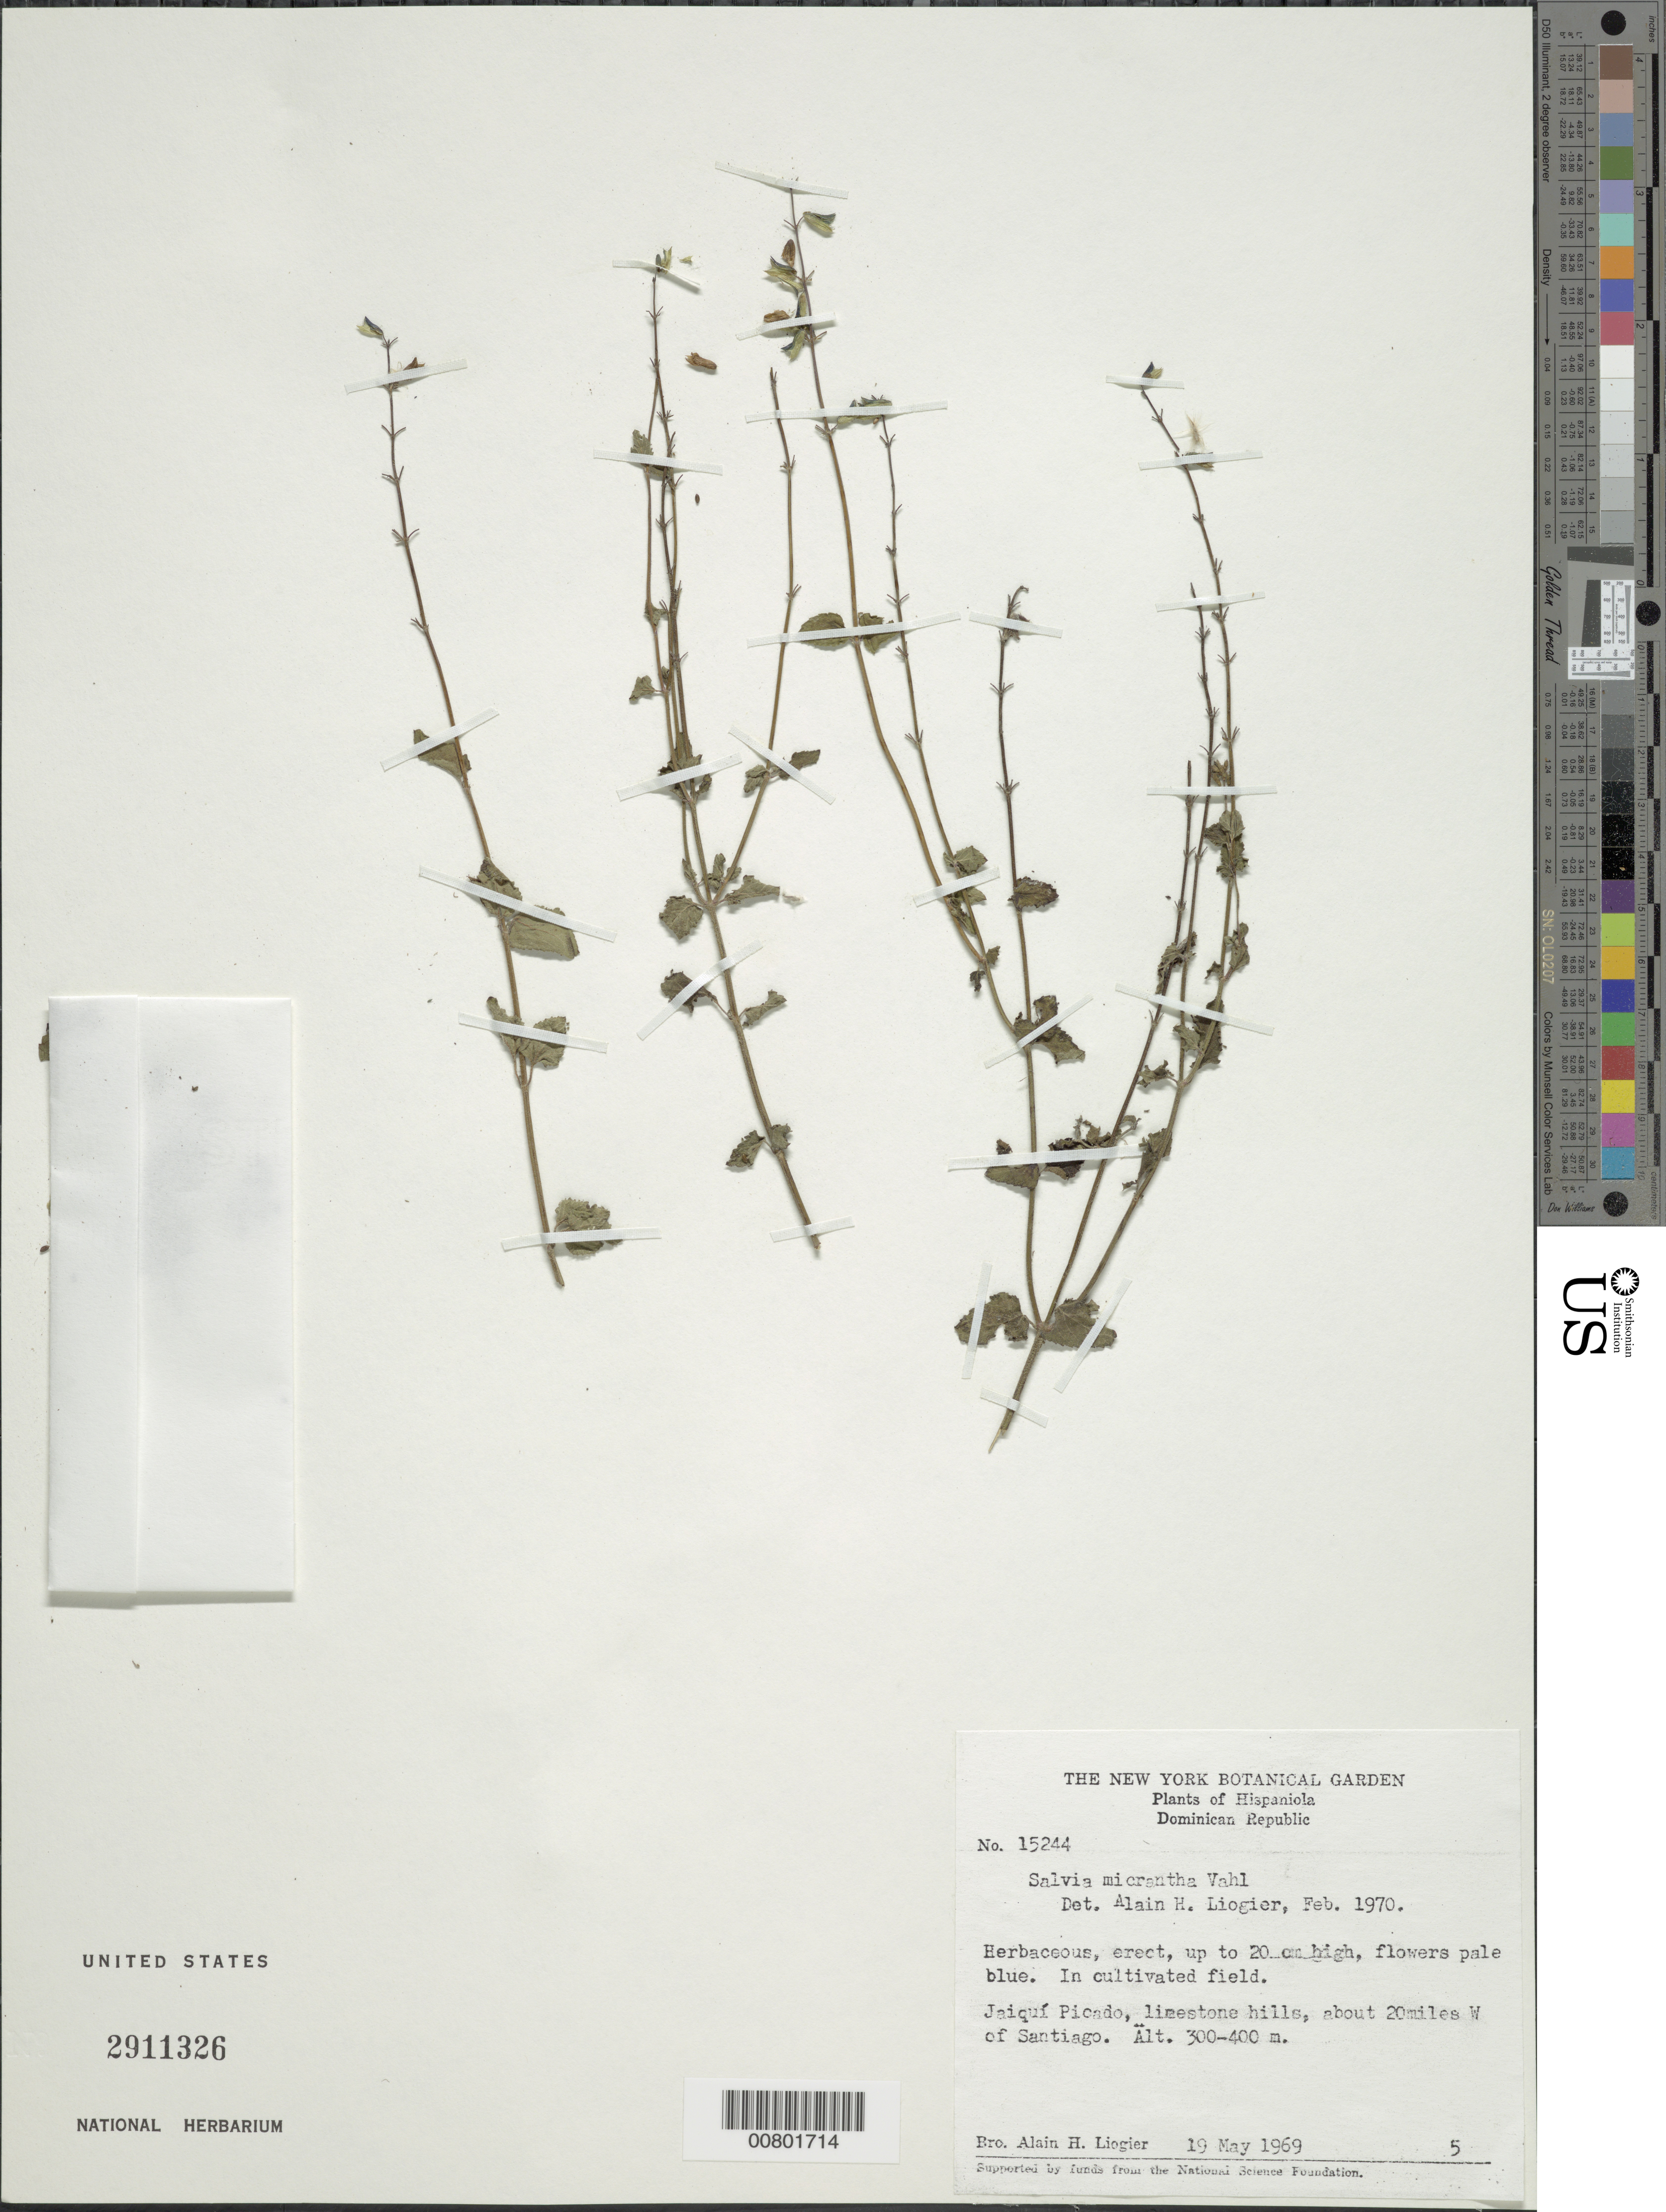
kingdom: Plantae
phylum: Tracheophyta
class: Magnoliopsida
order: Lamiales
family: Lamiaceae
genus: Salvia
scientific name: Salvia micrantha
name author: Vahl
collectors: A. H. Liogier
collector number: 15244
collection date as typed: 19 May 1969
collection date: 1969-05-19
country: Dominican Republic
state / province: Santiago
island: Hispaniola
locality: Jaiquí Picado, about 20 mi W of Santiago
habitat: In cultivated field on limestone hill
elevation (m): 300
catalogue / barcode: US 2911326